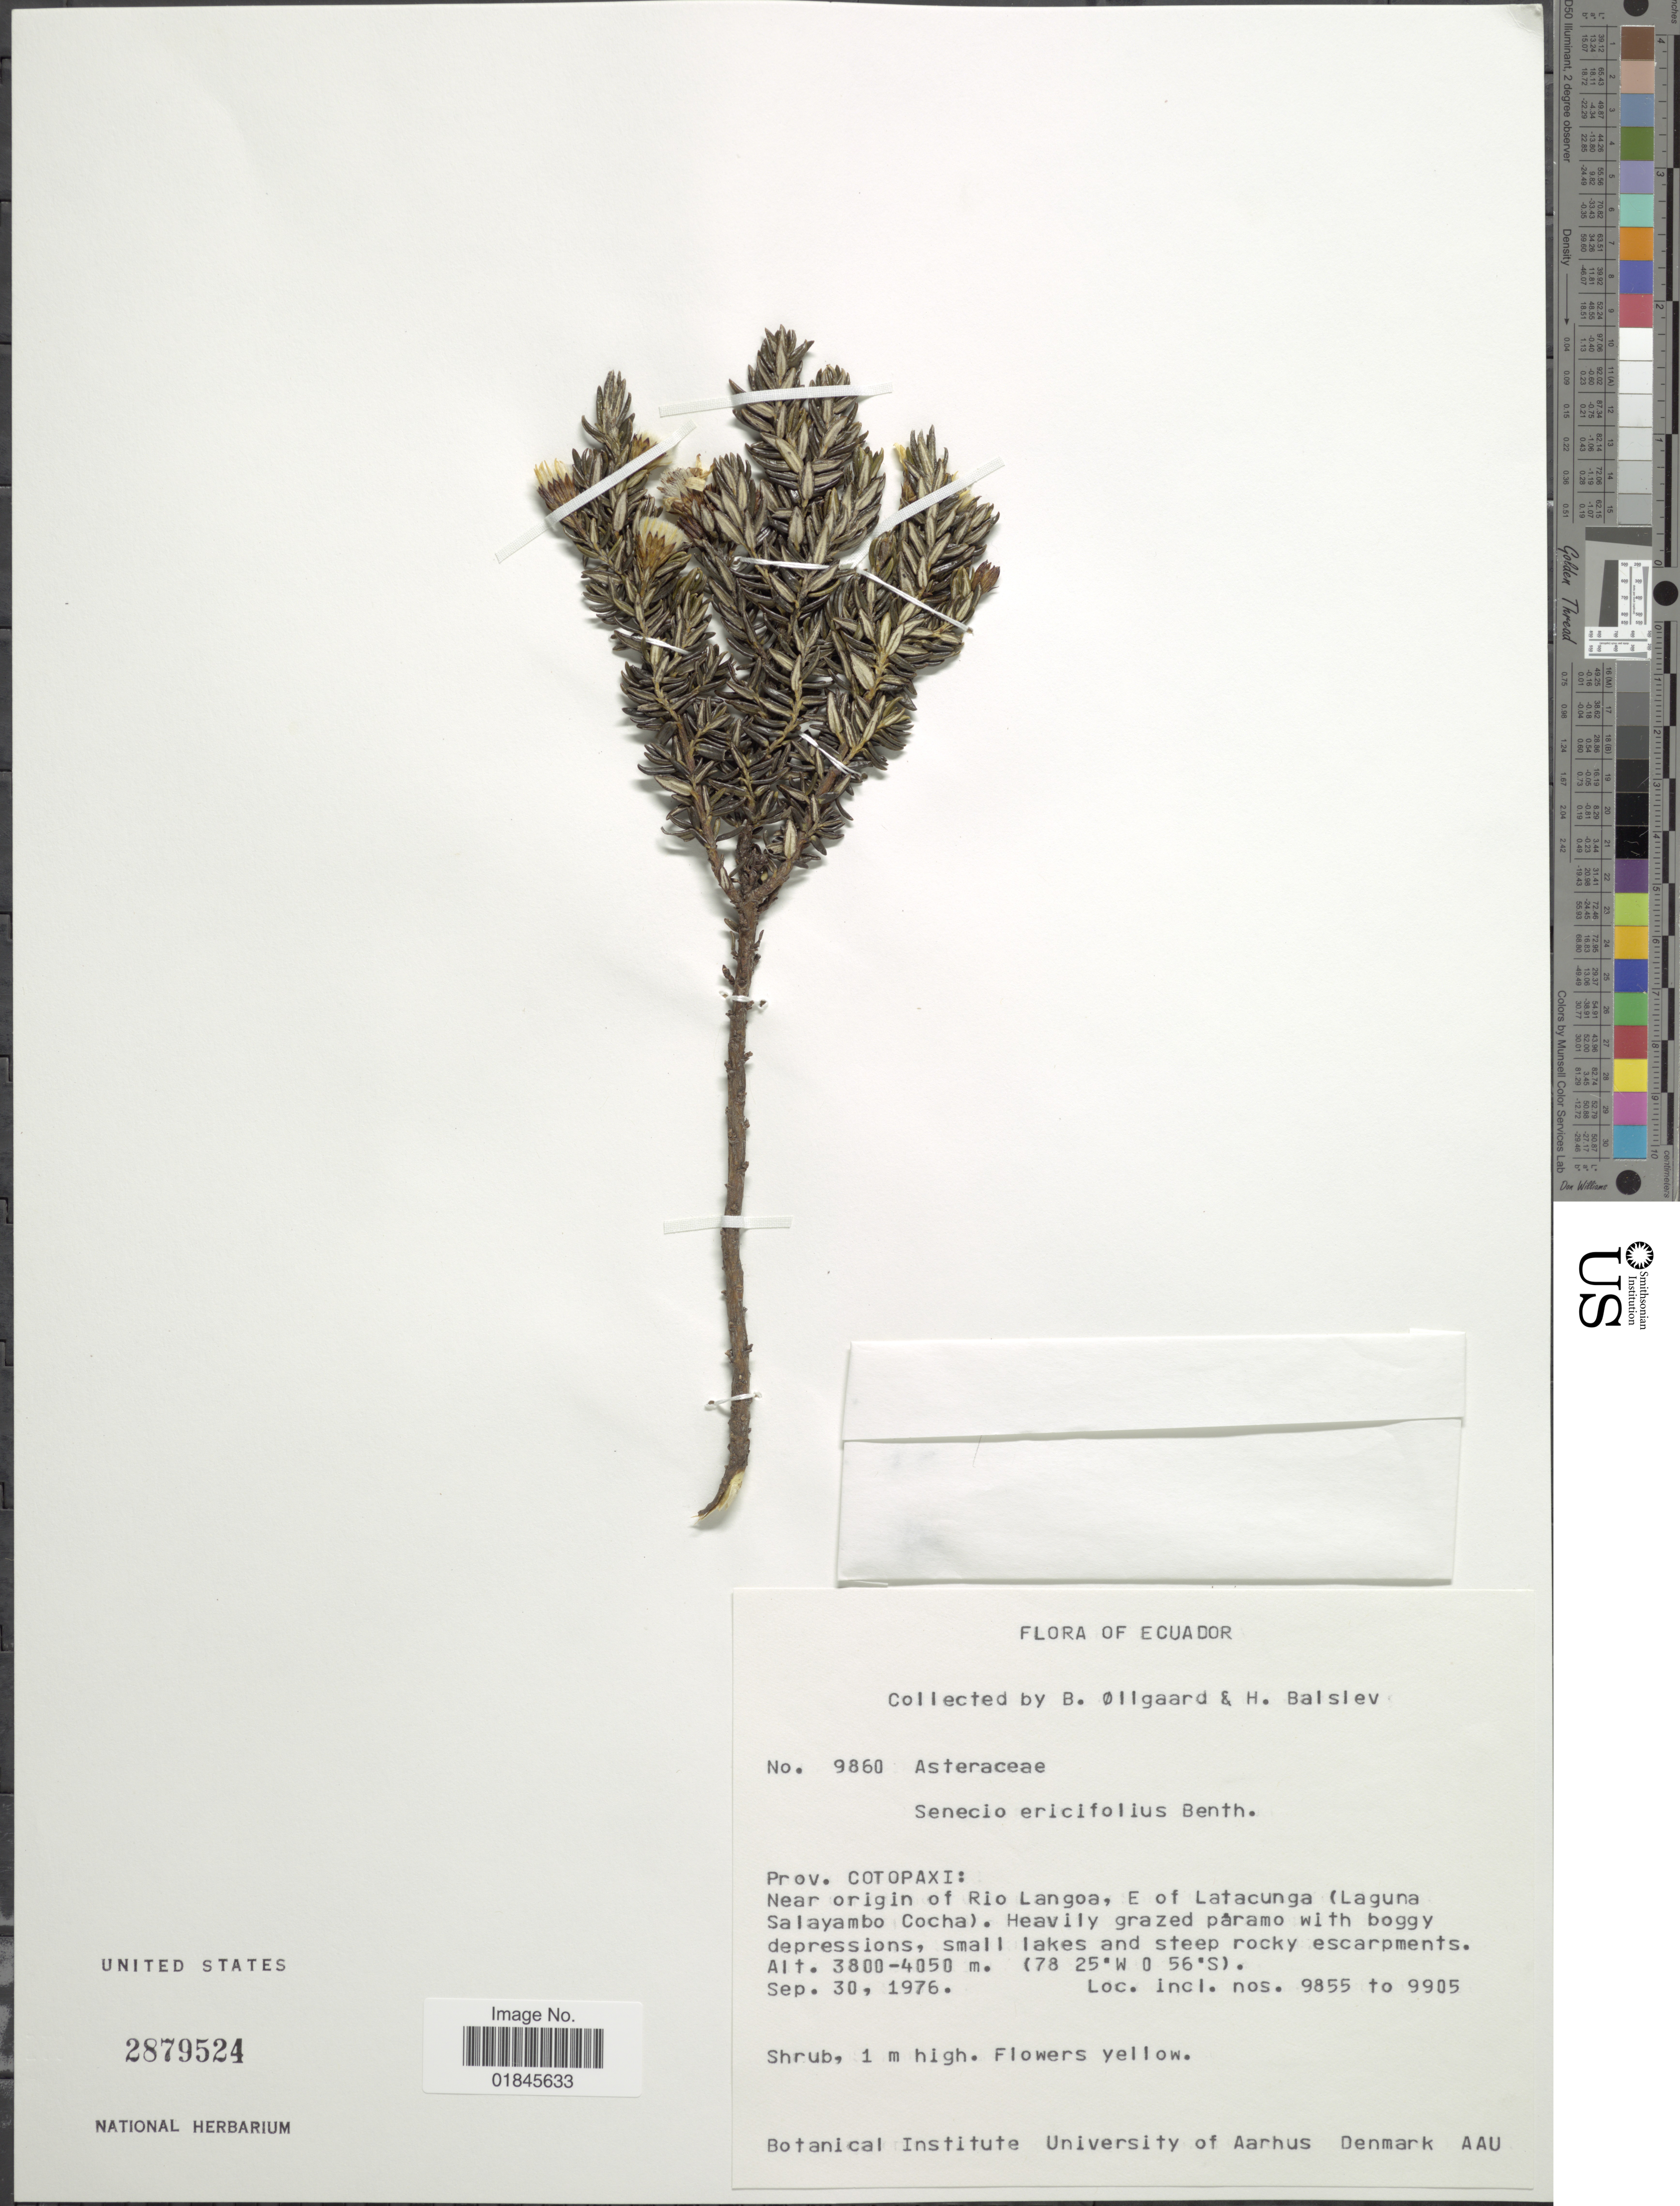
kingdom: Plantae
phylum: Tracheophyta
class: Magnoliopsida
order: Asterales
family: Asteraceae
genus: Pentacalia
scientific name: Pentacalia peruviana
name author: (Pers.) Cuatrec.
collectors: B. Øllgaard & H. Balslev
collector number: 9860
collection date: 1976-09-30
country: Ecuador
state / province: Cotopaxi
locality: Prov. Cotopaxi. Near origin of Rio Langoa, E of Latacunga (Laguna Salayambo Cocha).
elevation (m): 3800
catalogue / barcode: US 2879524